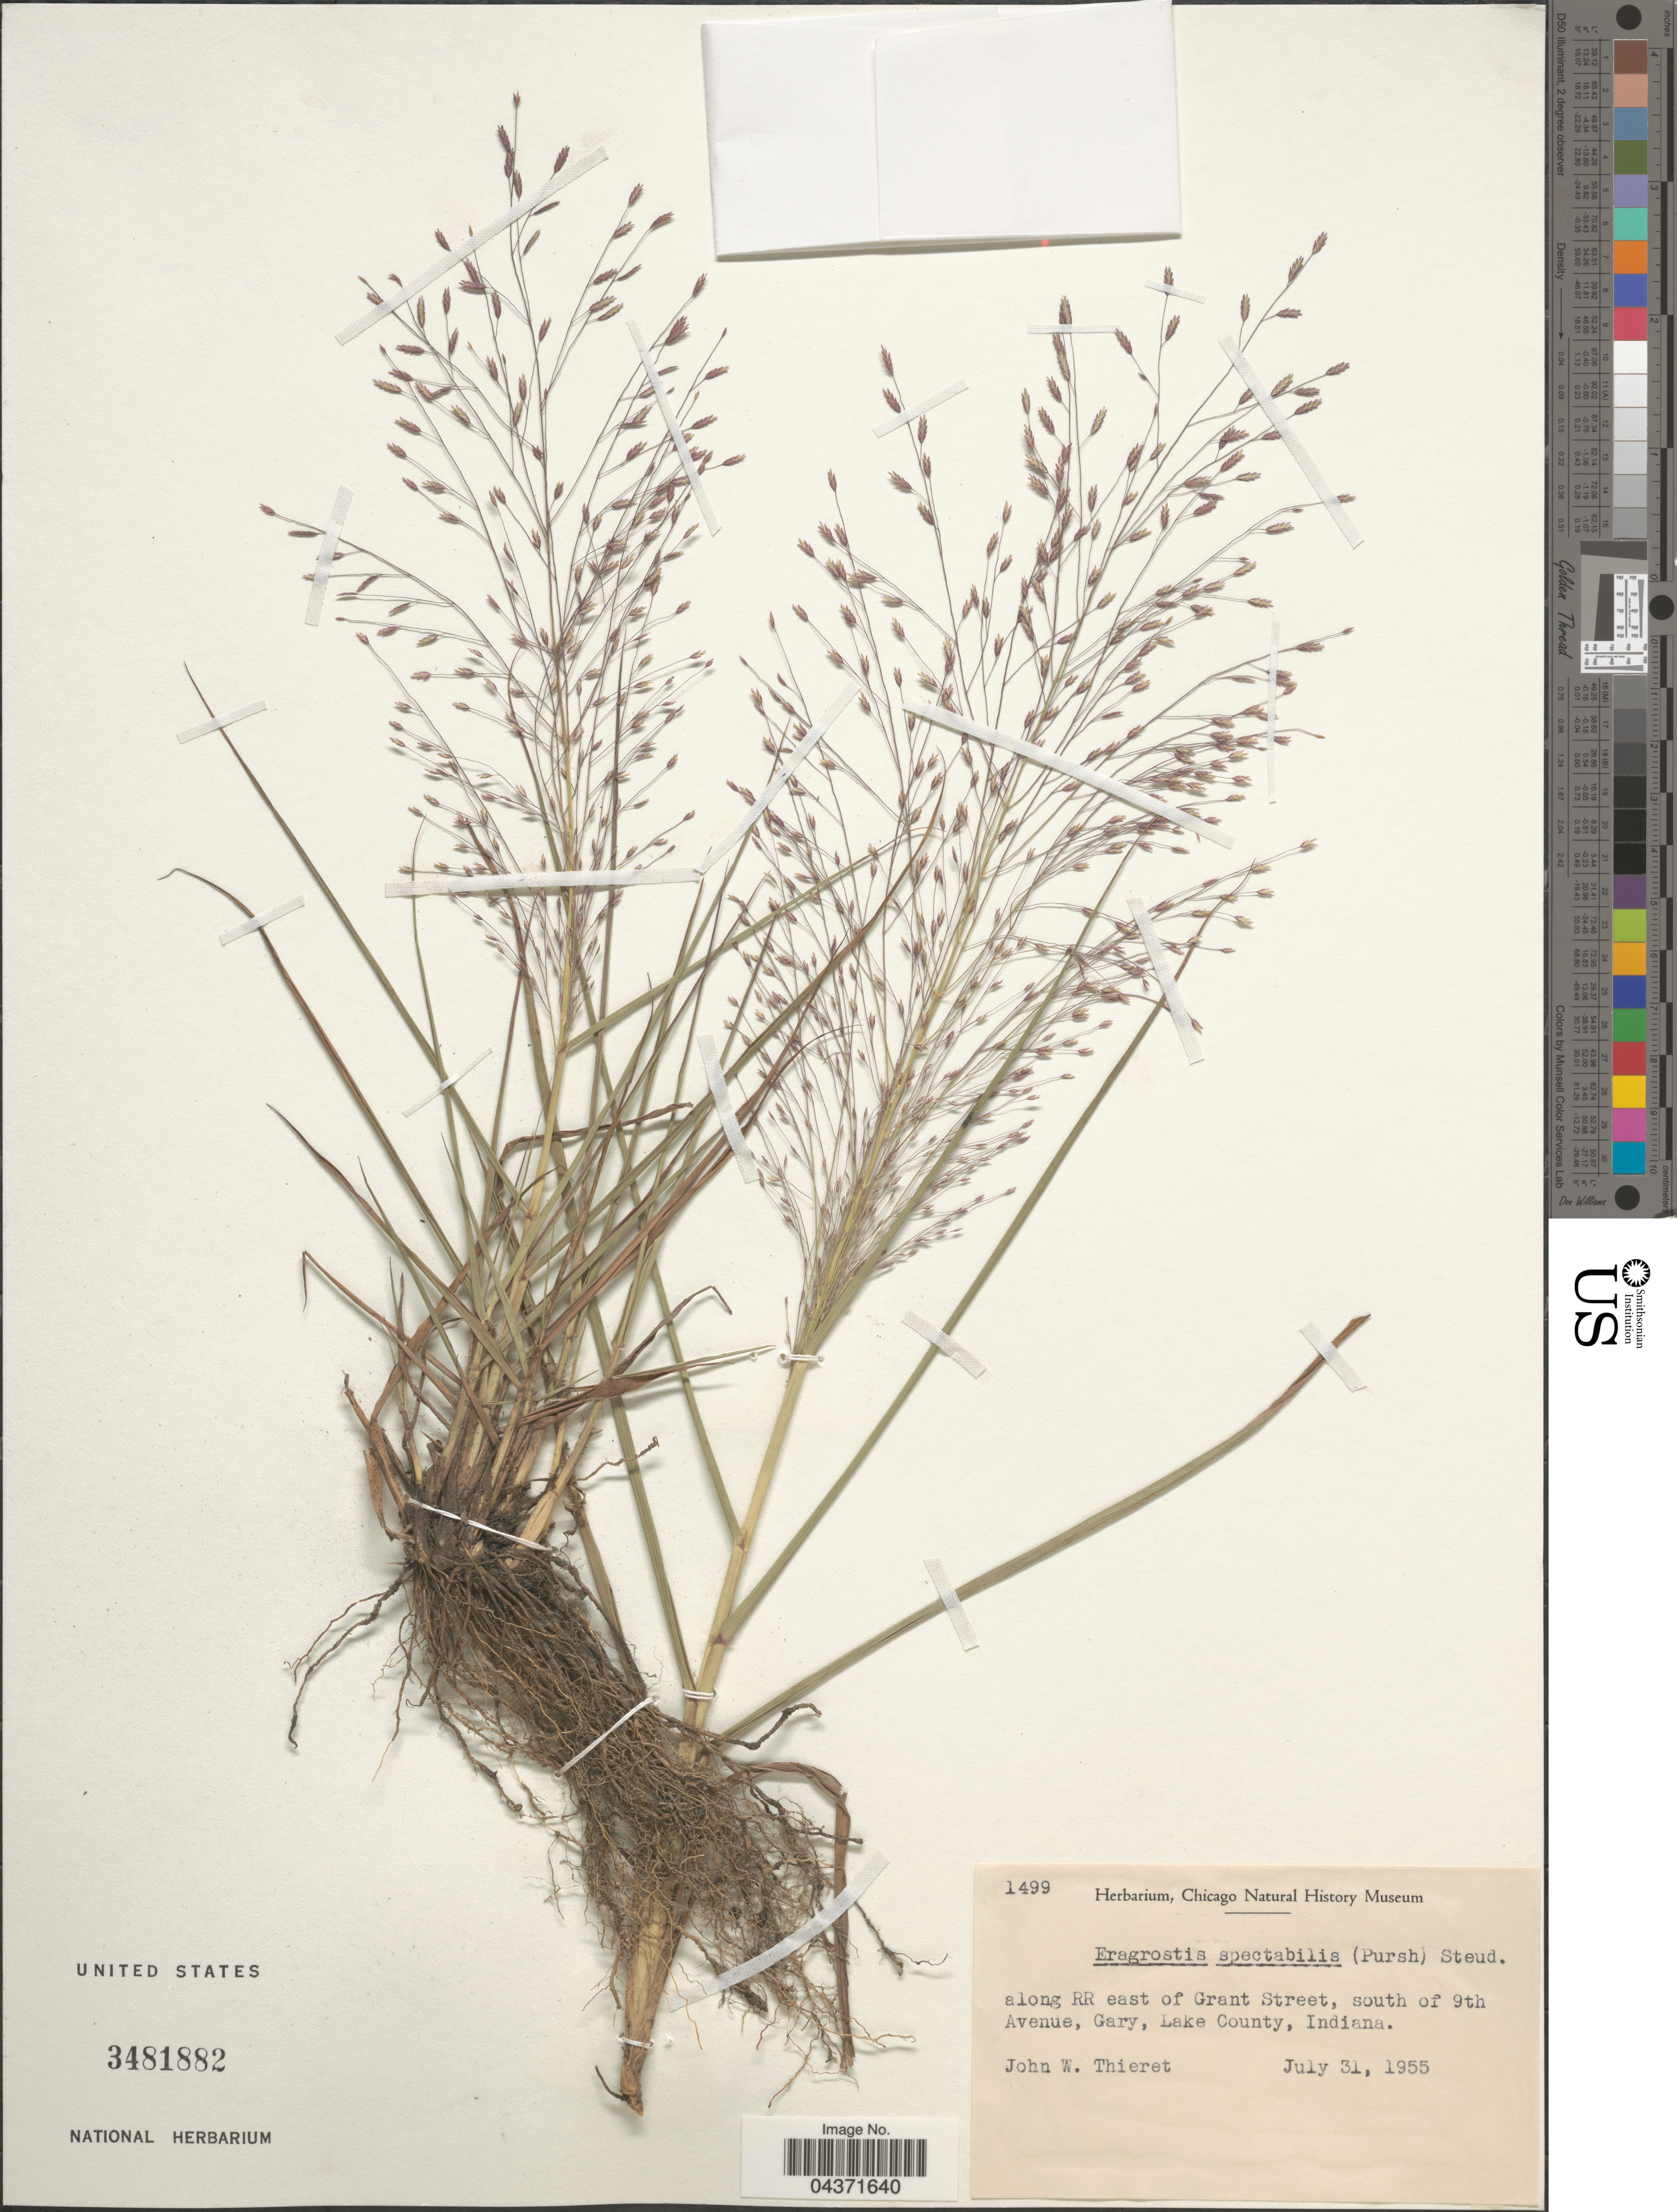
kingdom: Plantae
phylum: Tracheophyta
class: Liliopsida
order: Poales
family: Poaceae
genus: Eragrostis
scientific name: Eragrostis spectabilis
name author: (Pursh) Steud.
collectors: J. W. Thieret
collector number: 1499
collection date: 1955-07-31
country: United States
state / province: Indiana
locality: Along RR east of Grant Street, south of 9th Avenue, Gary, Lake County.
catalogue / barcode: US 3481882